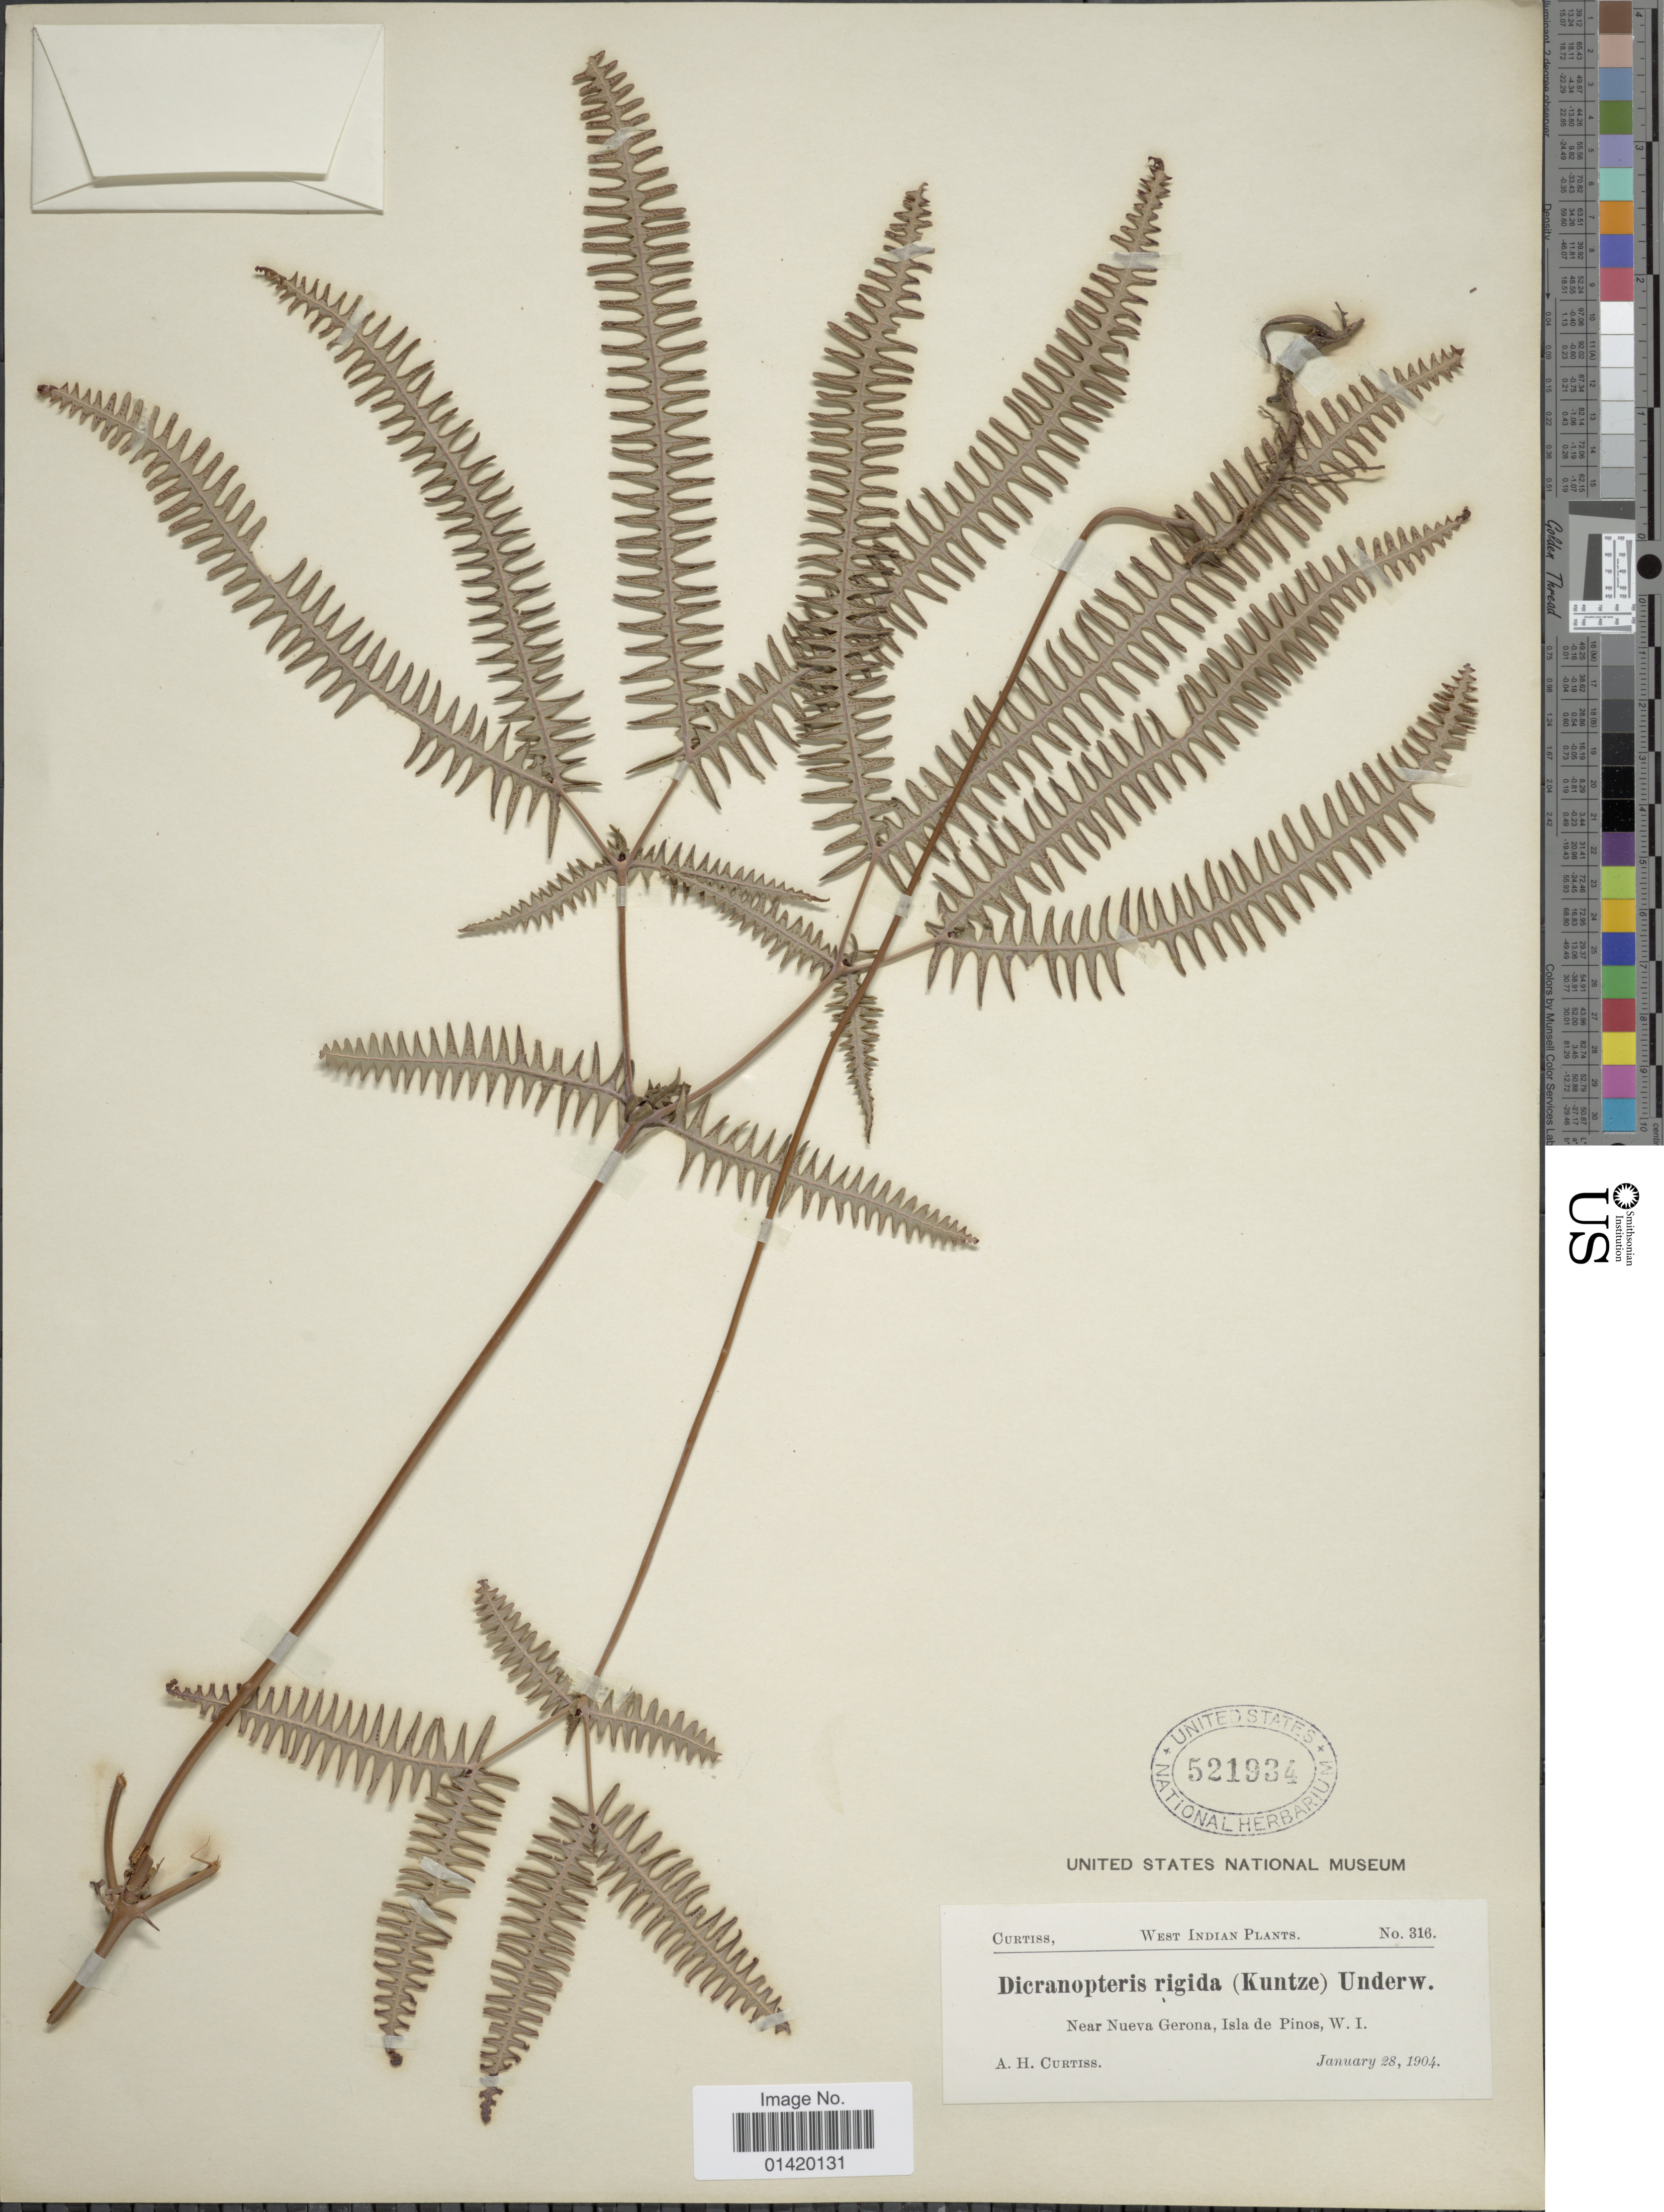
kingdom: Plantae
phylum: Tracheophyta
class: Polypodiopsida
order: Gleicheniales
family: Gleicheniaceae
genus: Dicranopteris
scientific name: Dicranopteris flexuosa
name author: (Schrad.) Underw.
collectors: A. H. Curtiss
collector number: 316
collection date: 1904-01-28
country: Cuba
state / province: Isla de la Juventud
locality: West indian plants, Near Nueva Gerona, Isla de Pinos, W. I.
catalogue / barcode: US 521934